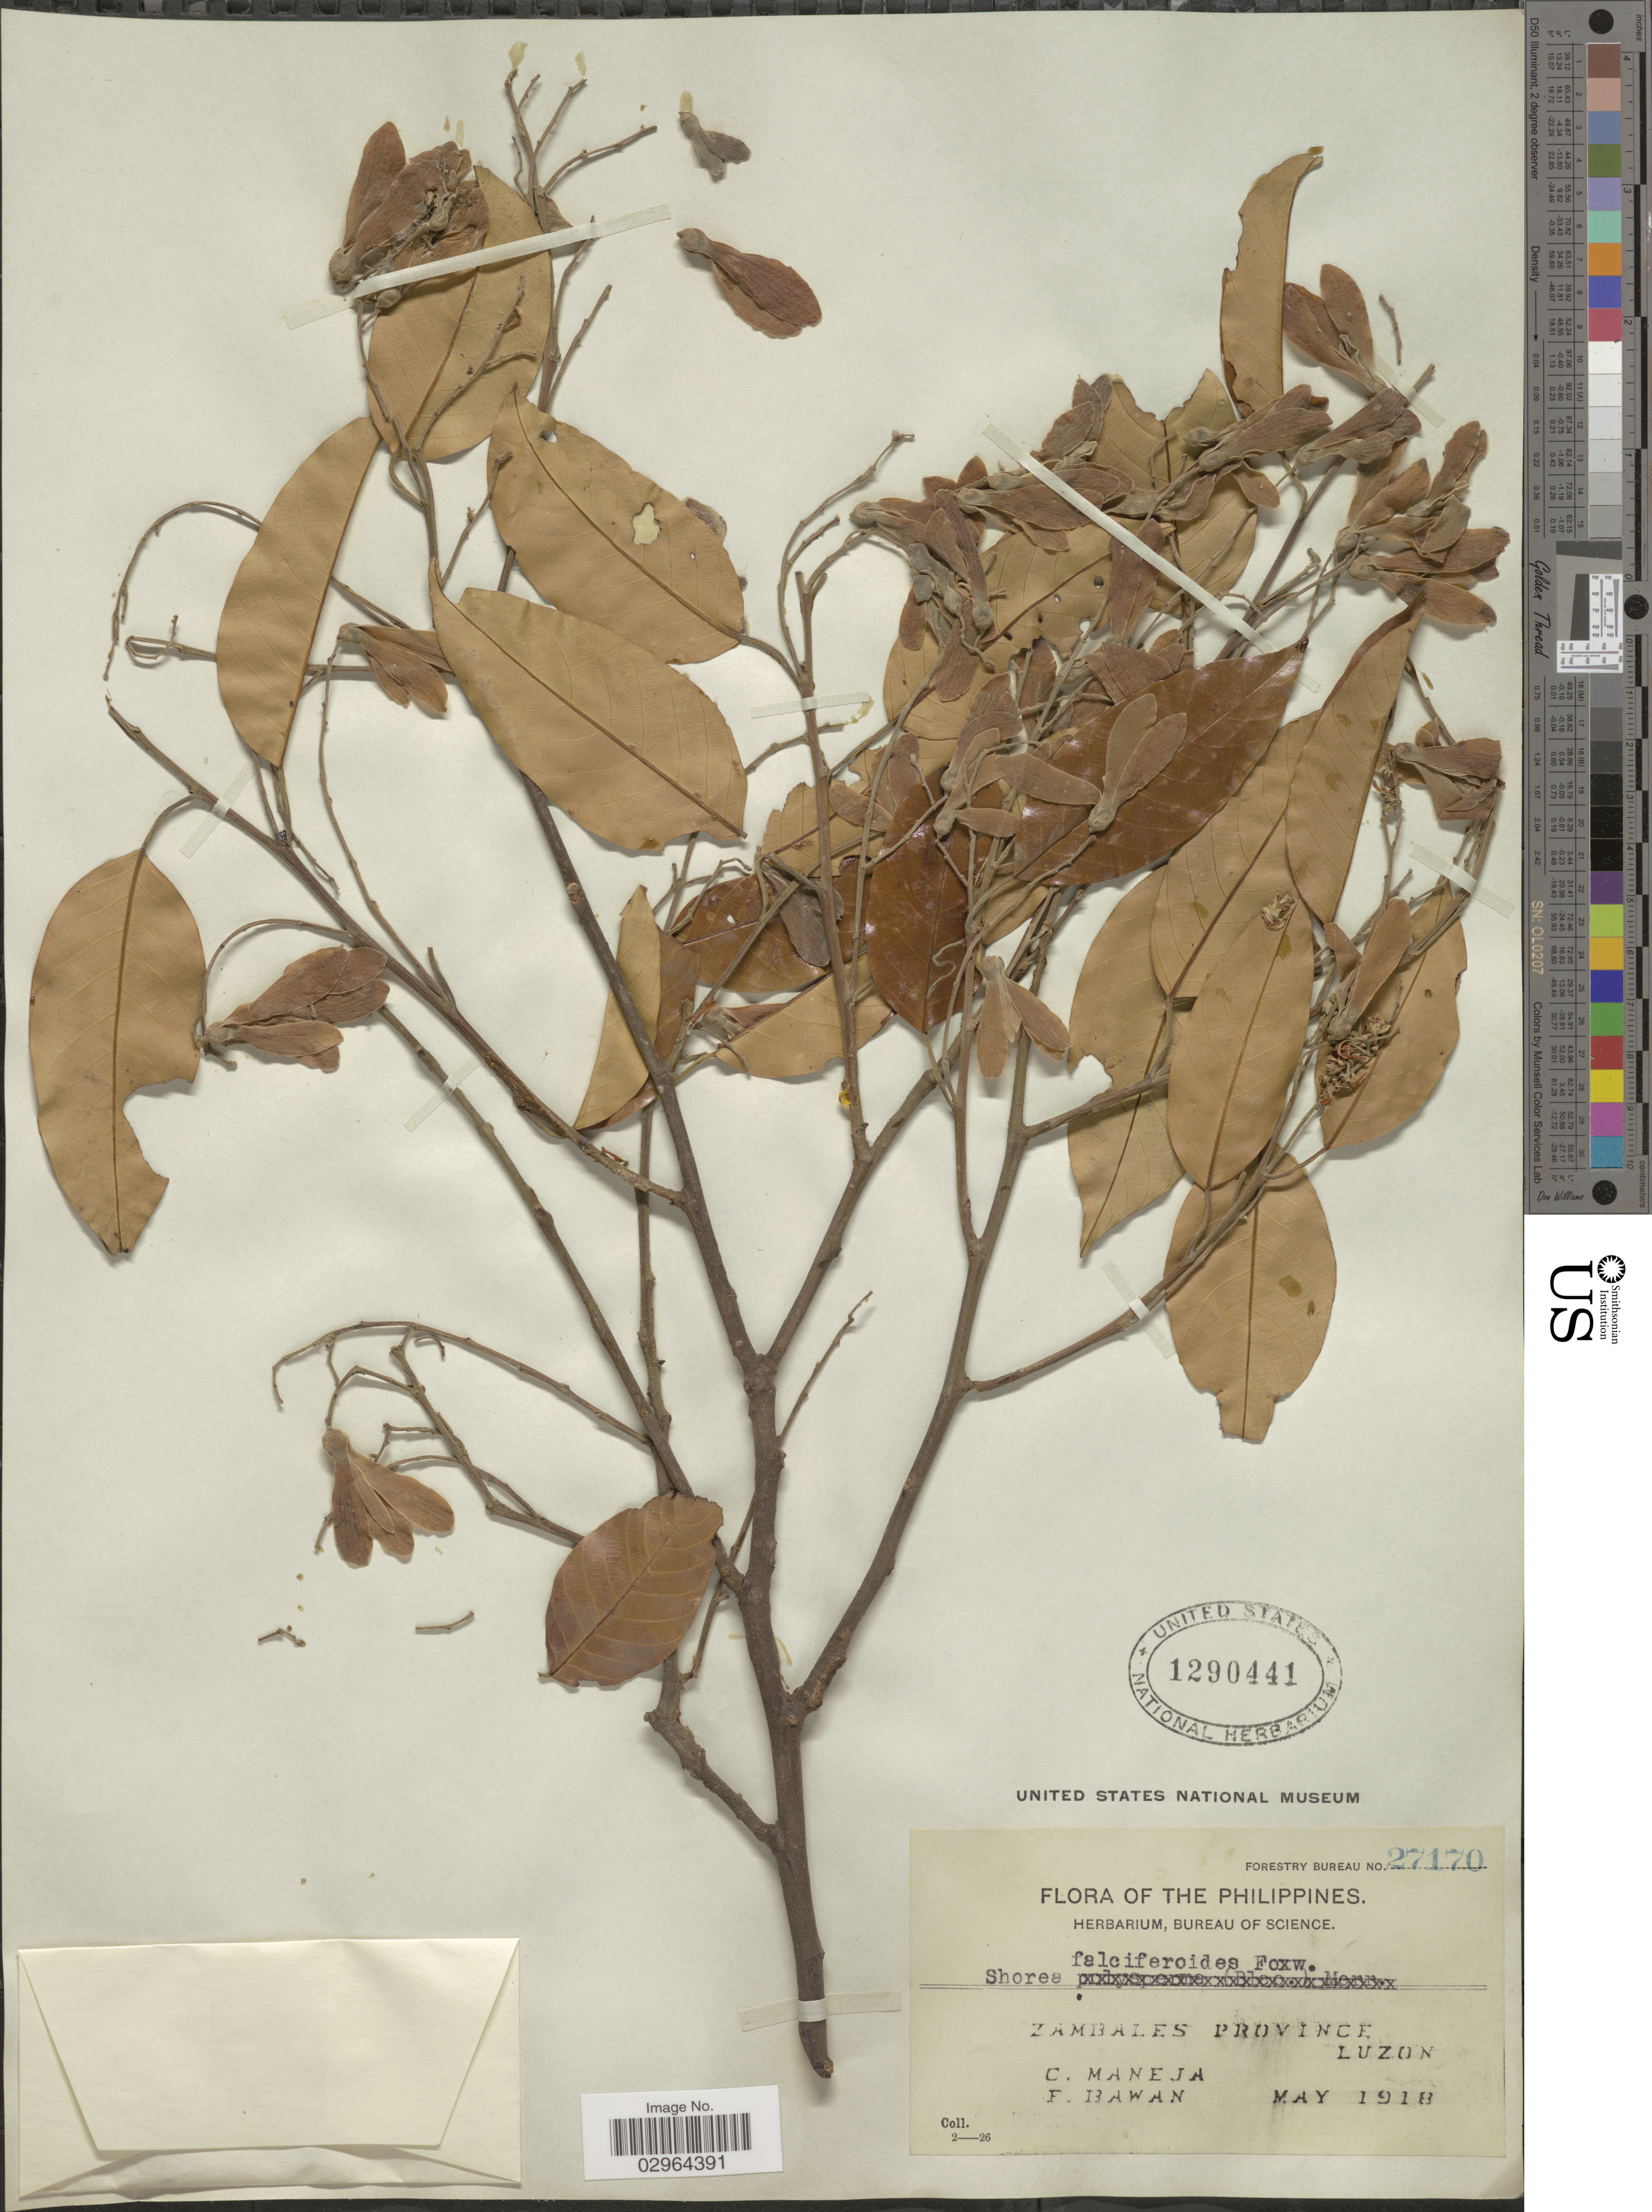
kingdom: Plantae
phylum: Tracheophyta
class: Magnoliopsida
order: Malvales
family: Dipterocarpaceae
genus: Shorea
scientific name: Shorea falciferoides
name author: Foxw.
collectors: C. Maneja & F. Bawan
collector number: Forestry Bureau 27170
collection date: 1918-05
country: Philippines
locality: Zambales Province, Luzon.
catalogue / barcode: US 1290441